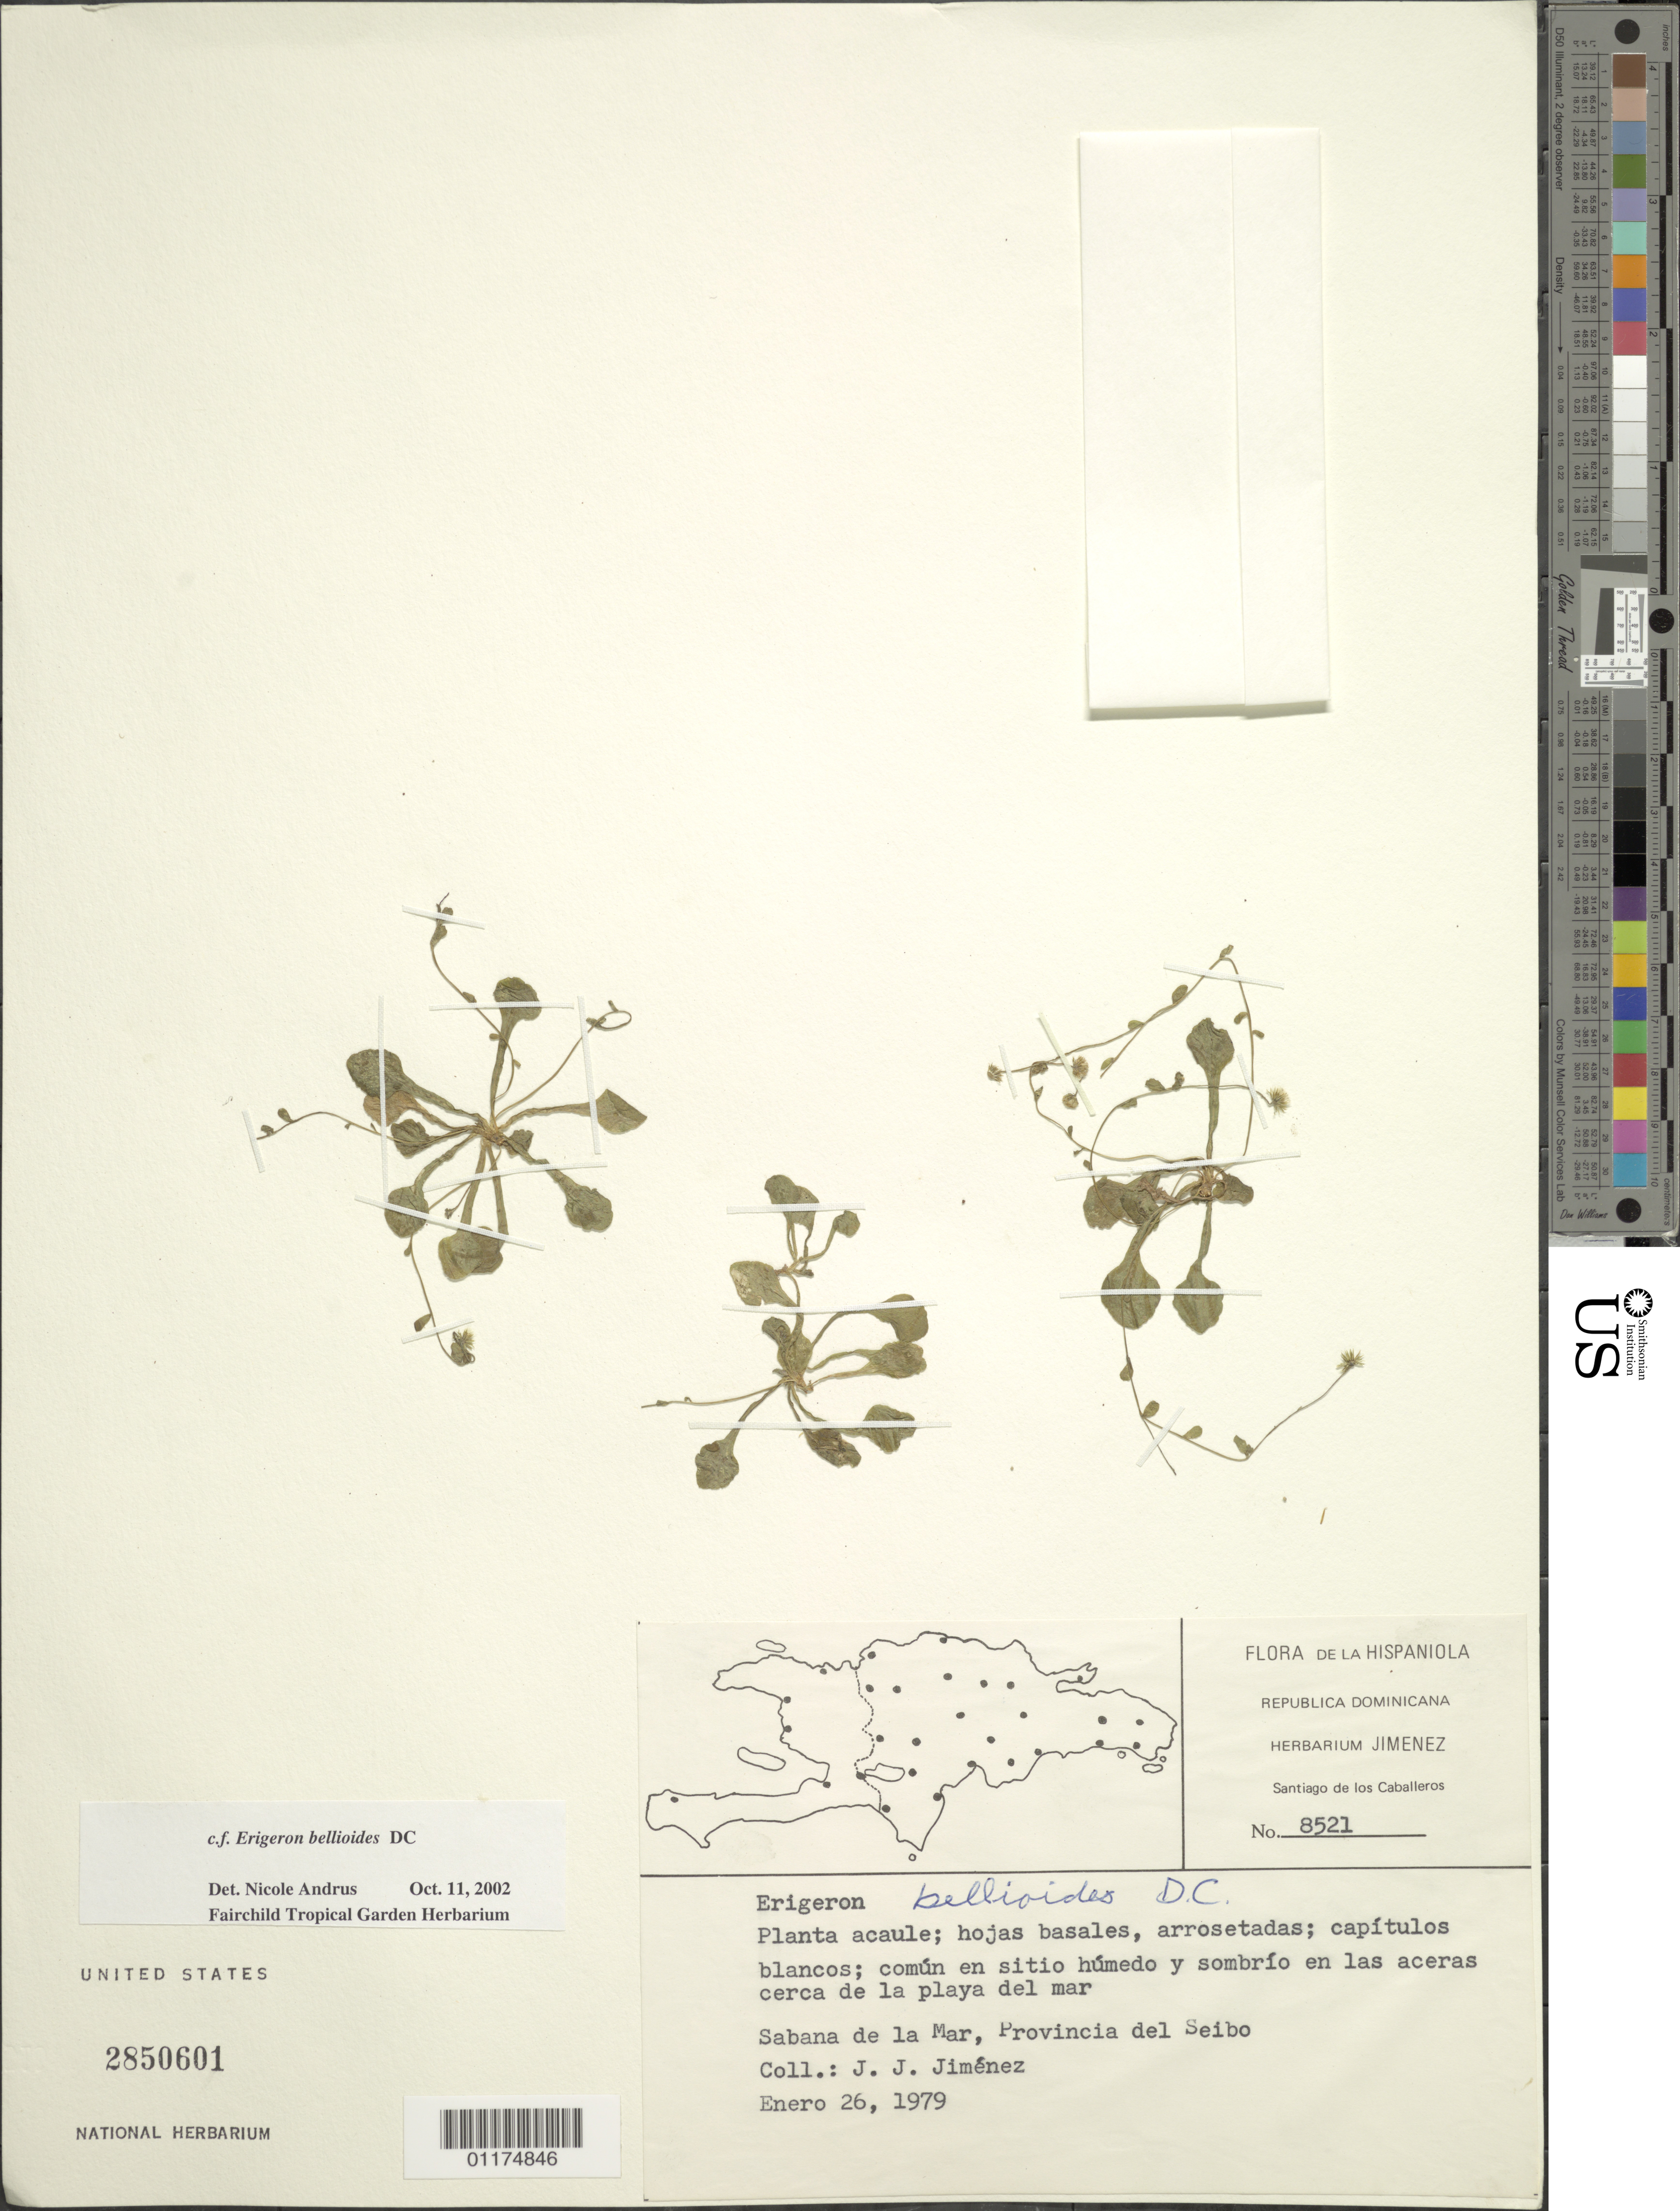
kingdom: Plantae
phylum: Tracheophyta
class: Magnoliopsida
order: Asterales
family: Asteraceae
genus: Erigeron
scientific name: Erigeron bellioides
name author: DC.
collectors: J. J. Jiménez Almonte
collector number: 8521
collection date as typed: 26 --- 1979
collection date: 1979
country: Dominican Republic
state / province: Santiago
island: Hispaniola I.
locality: Sabana de la Mar, Provincia del Seibo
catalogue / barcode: US 2850601